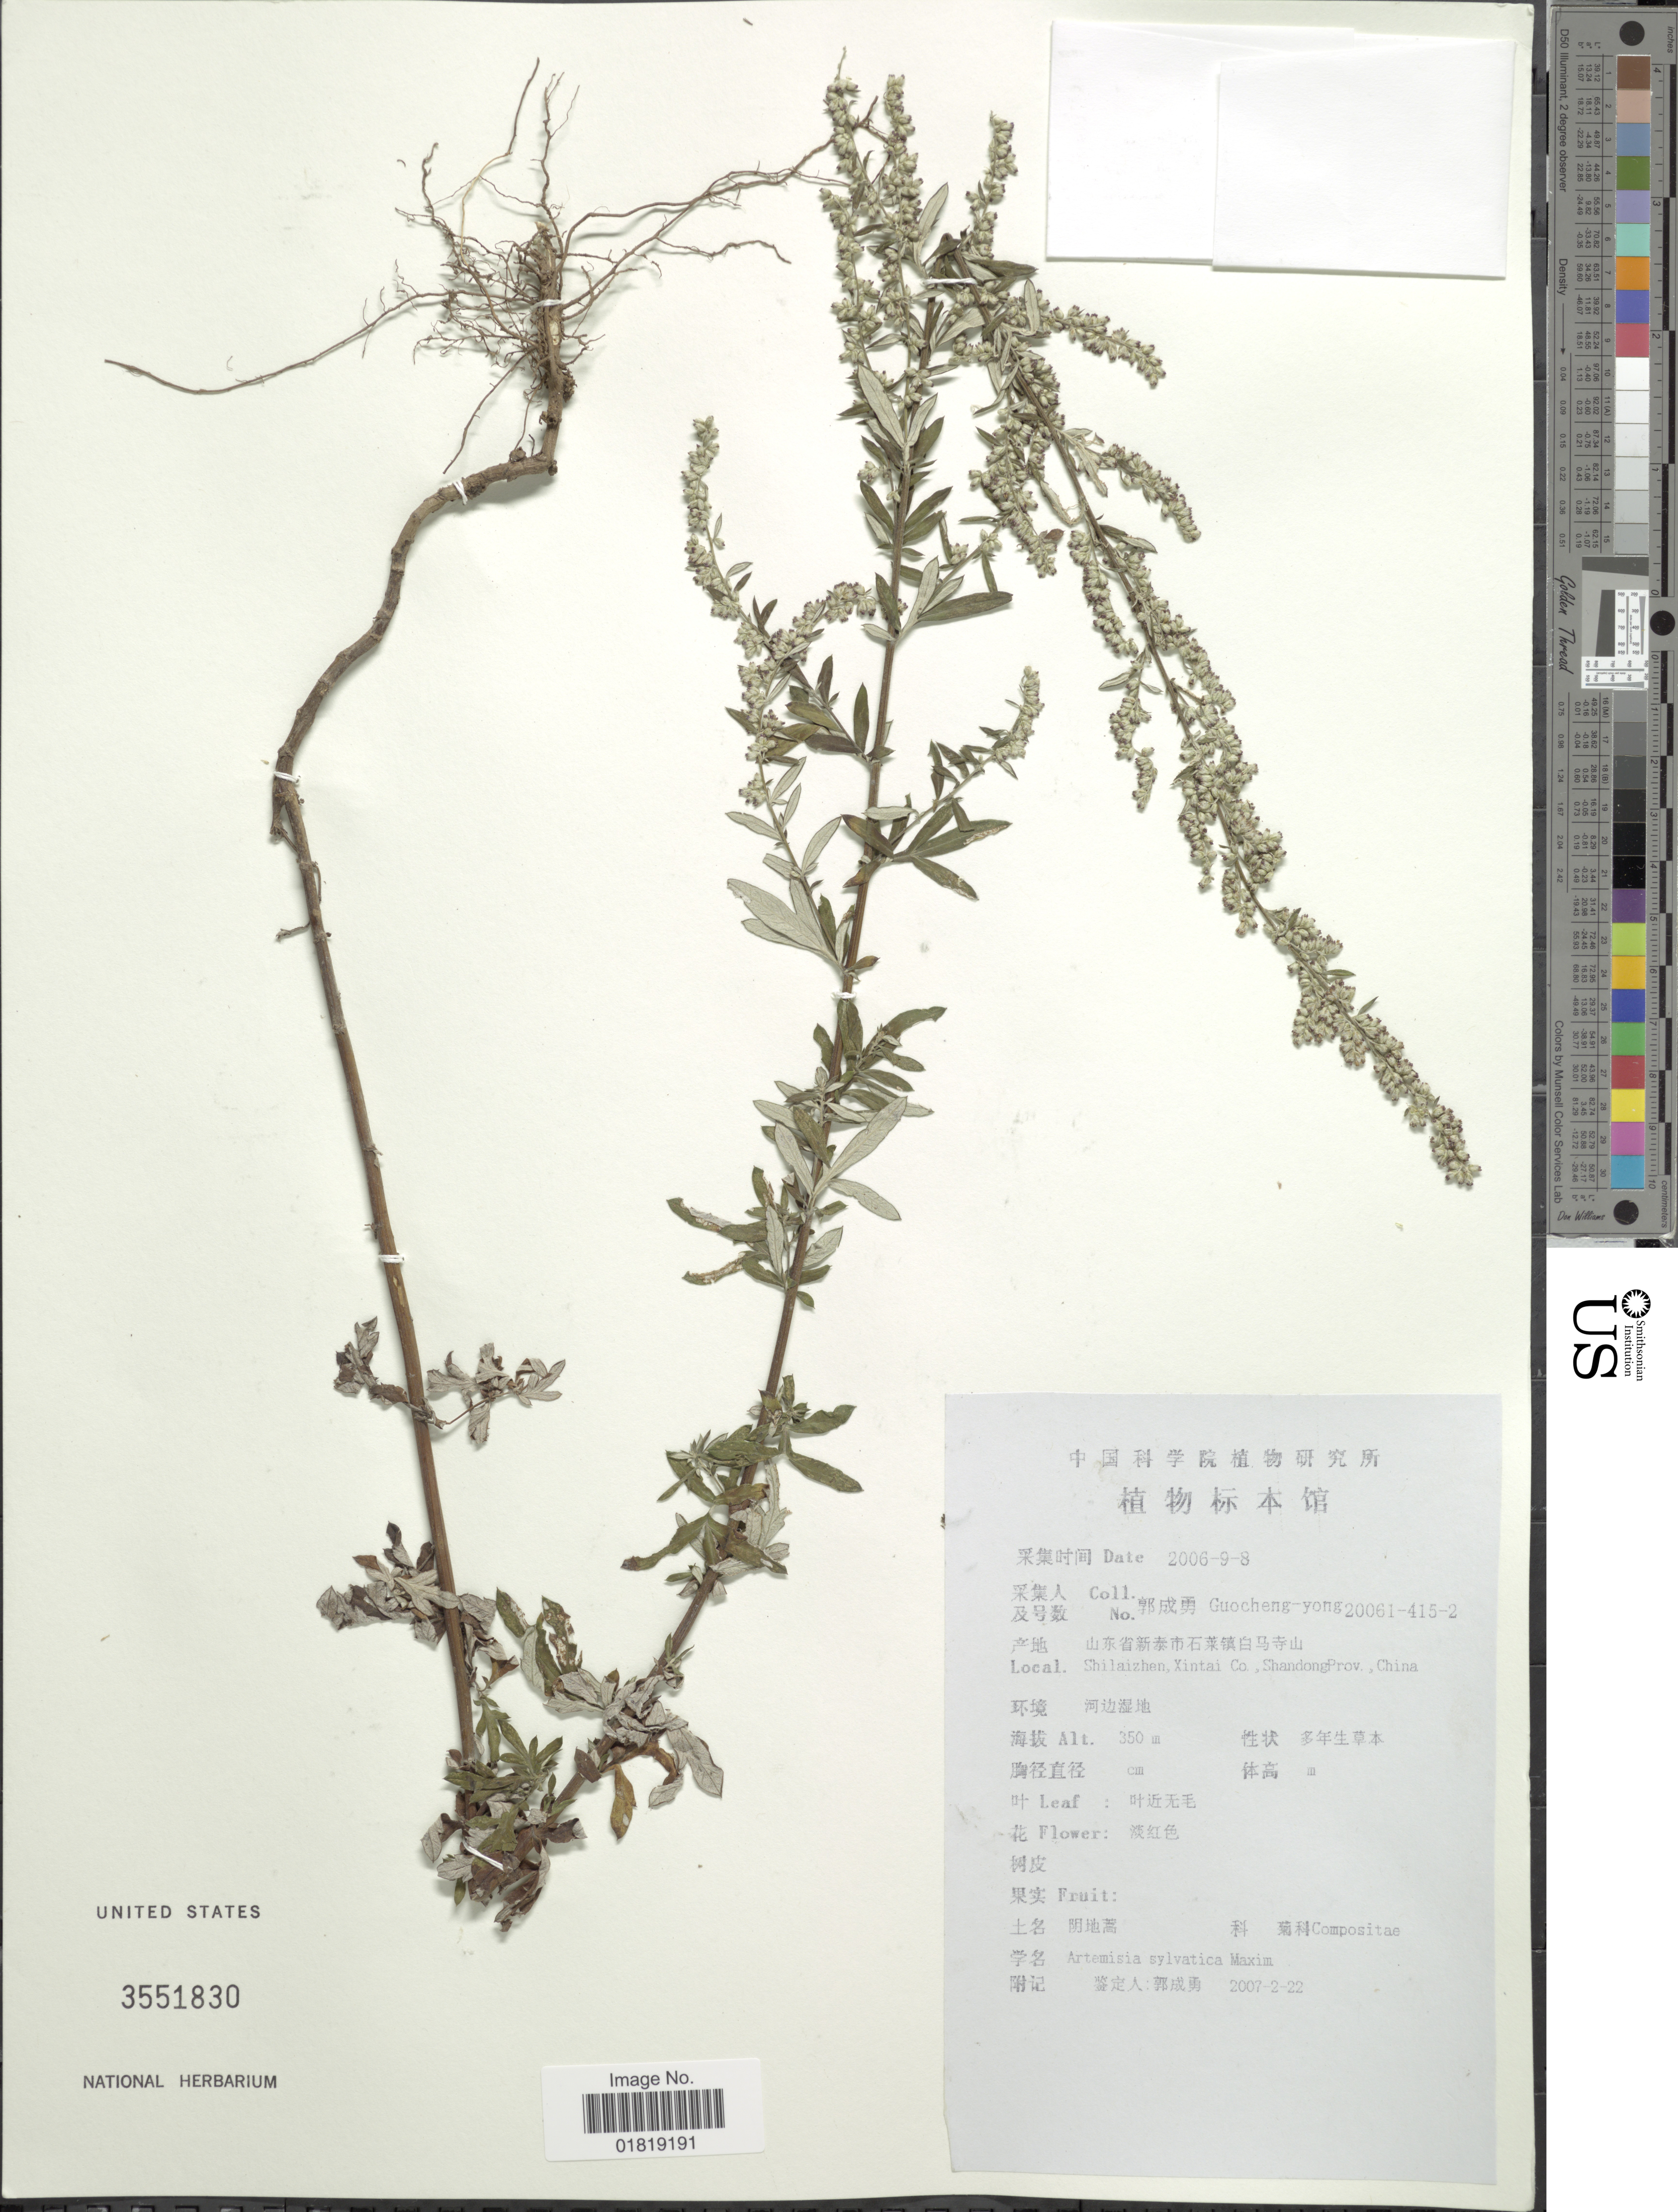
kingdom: Plantae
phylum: Tracheophyta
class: Magnoliopsida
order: Asterales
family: Asteraceae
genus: Artemisia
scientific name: Artemisia sylvatica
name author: Maxim.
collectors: Guo cheng-yong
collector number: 20061-415-2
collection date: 2006-09-08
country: China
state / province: Shandong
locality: Shilaizhan, Xintai Co.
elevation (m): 350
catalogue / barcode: US 3551830